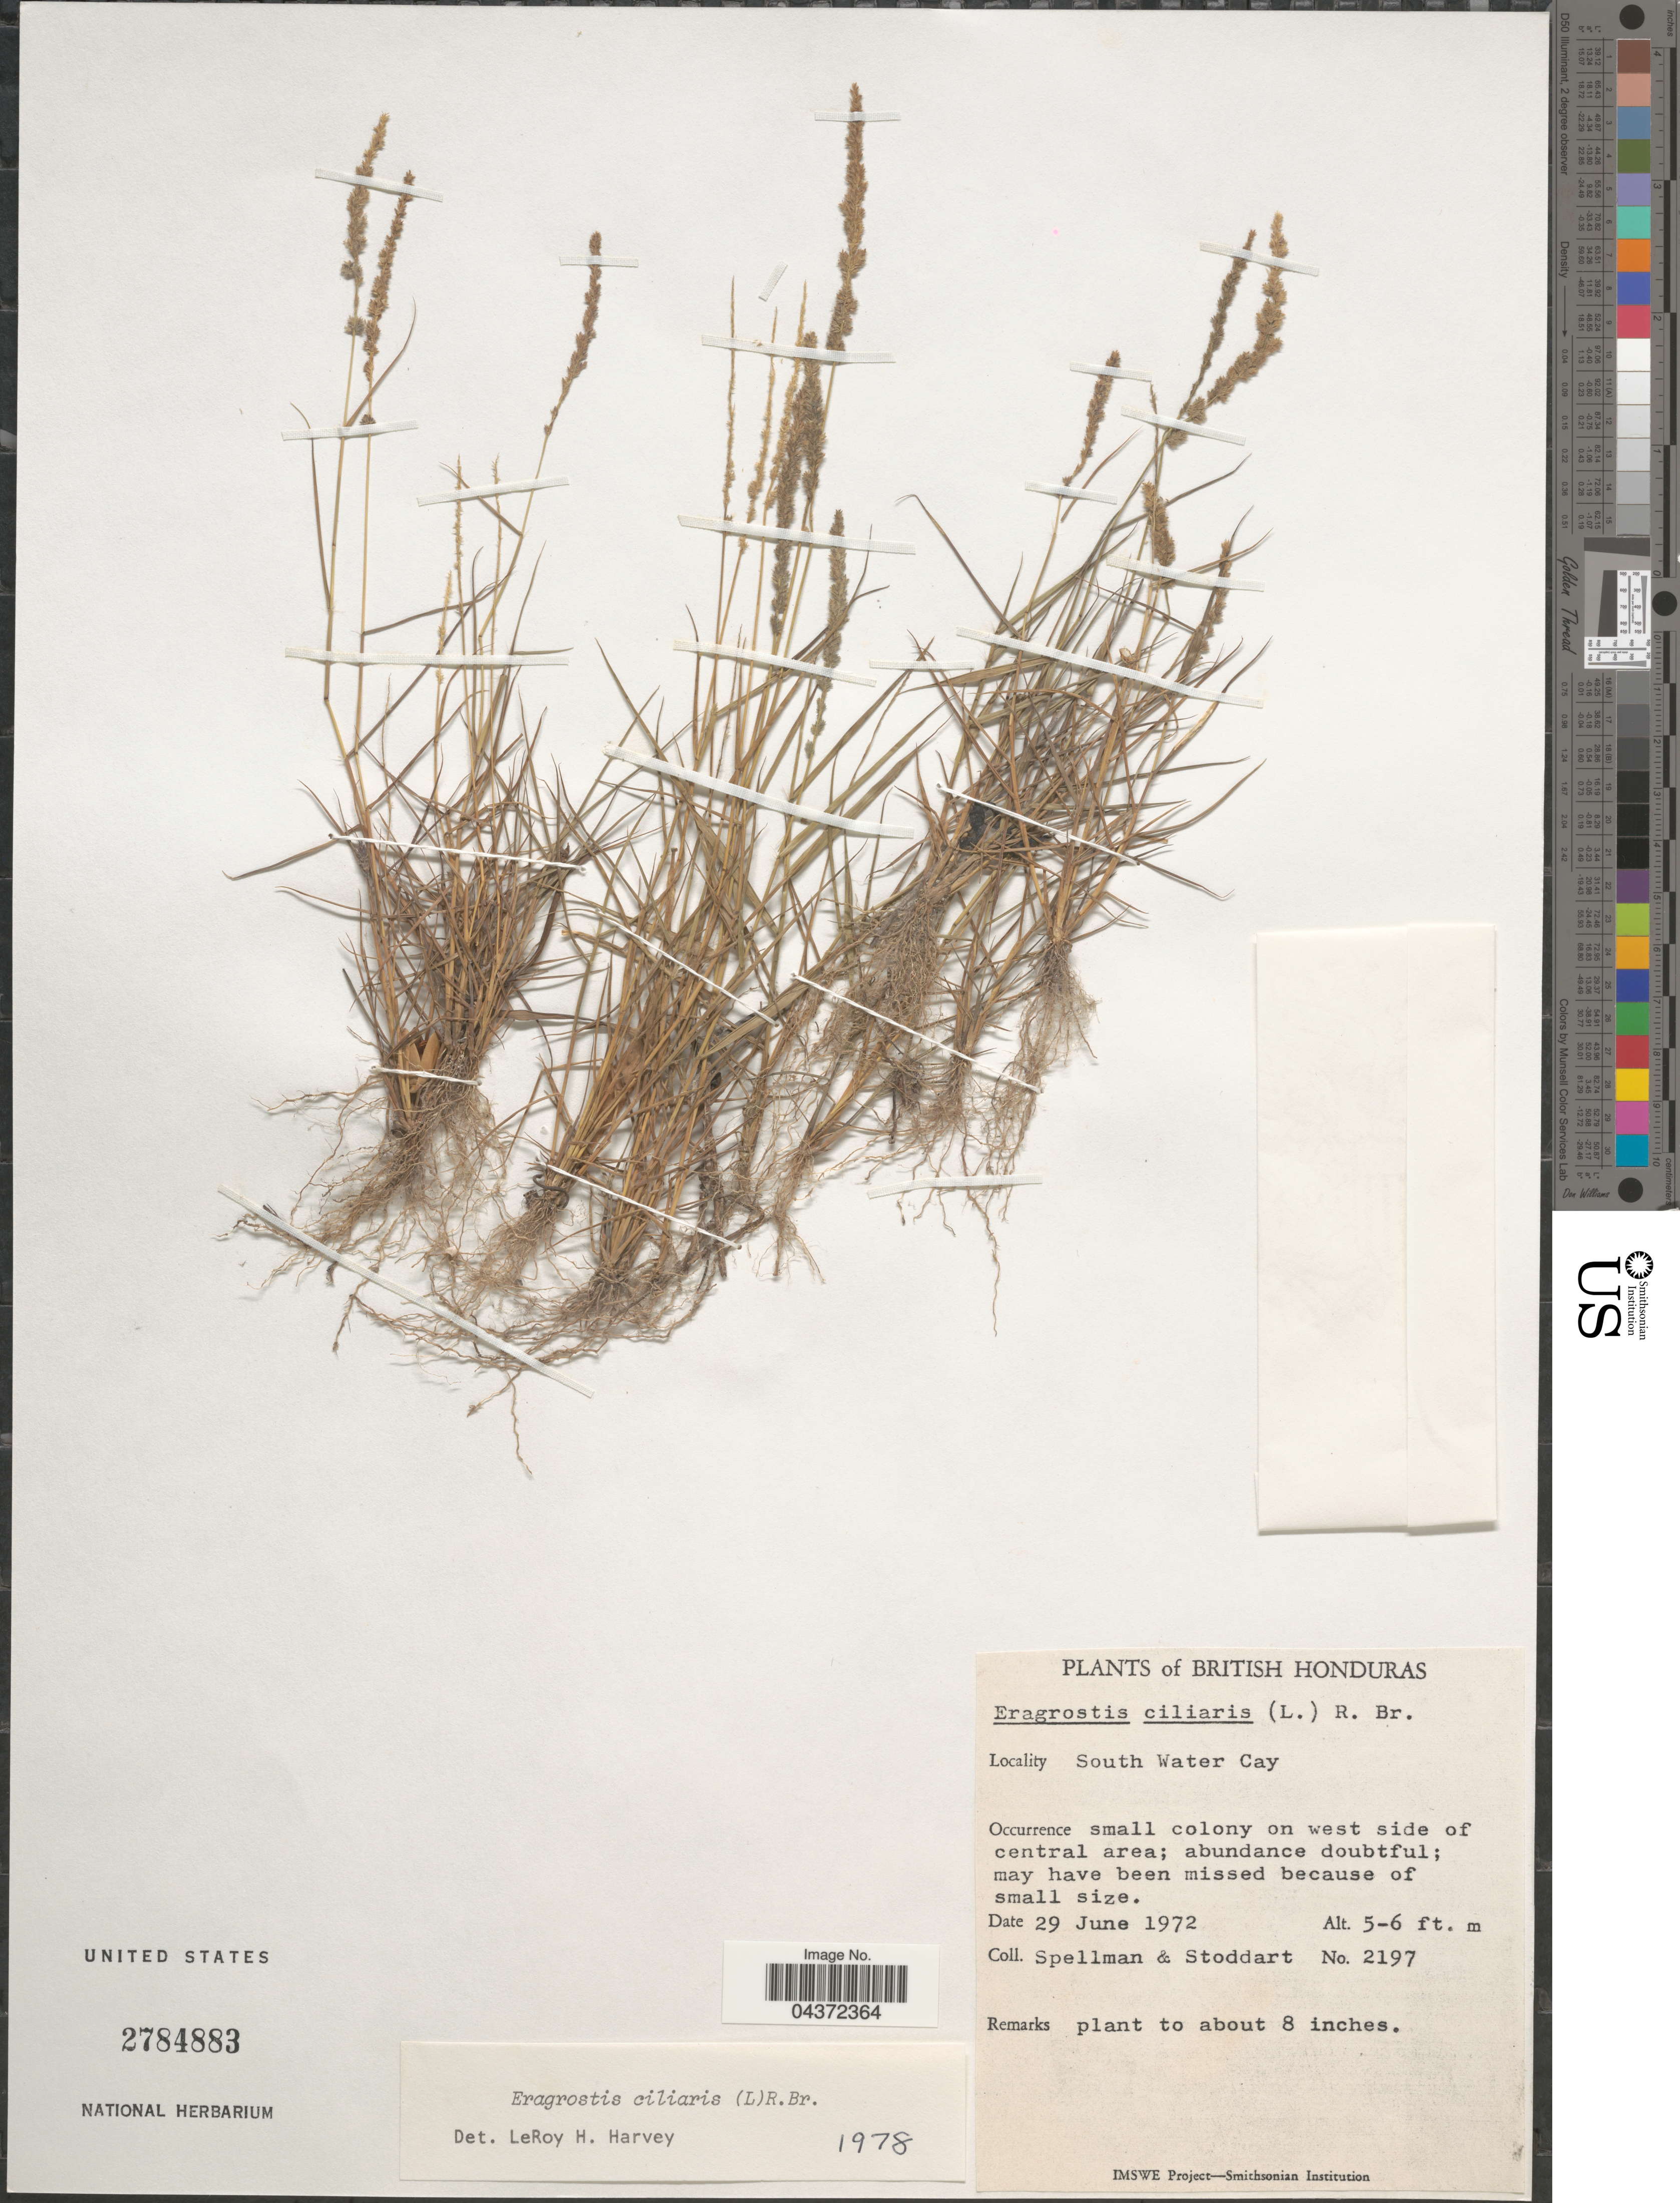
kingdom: Plantae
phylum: Tracheophyta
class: Liliopsida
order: Poales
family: Poaceae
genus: Eragrostis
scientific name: Eragrostis ciliaris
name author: (L.) R. Br.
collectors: Spellman, -- & -. Stoddart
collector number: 2197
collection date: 1972-06-29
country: Belize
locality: British Honduras. South Water Cay. Small colony on west side of central area.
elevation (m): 2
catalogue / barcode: US 2784883